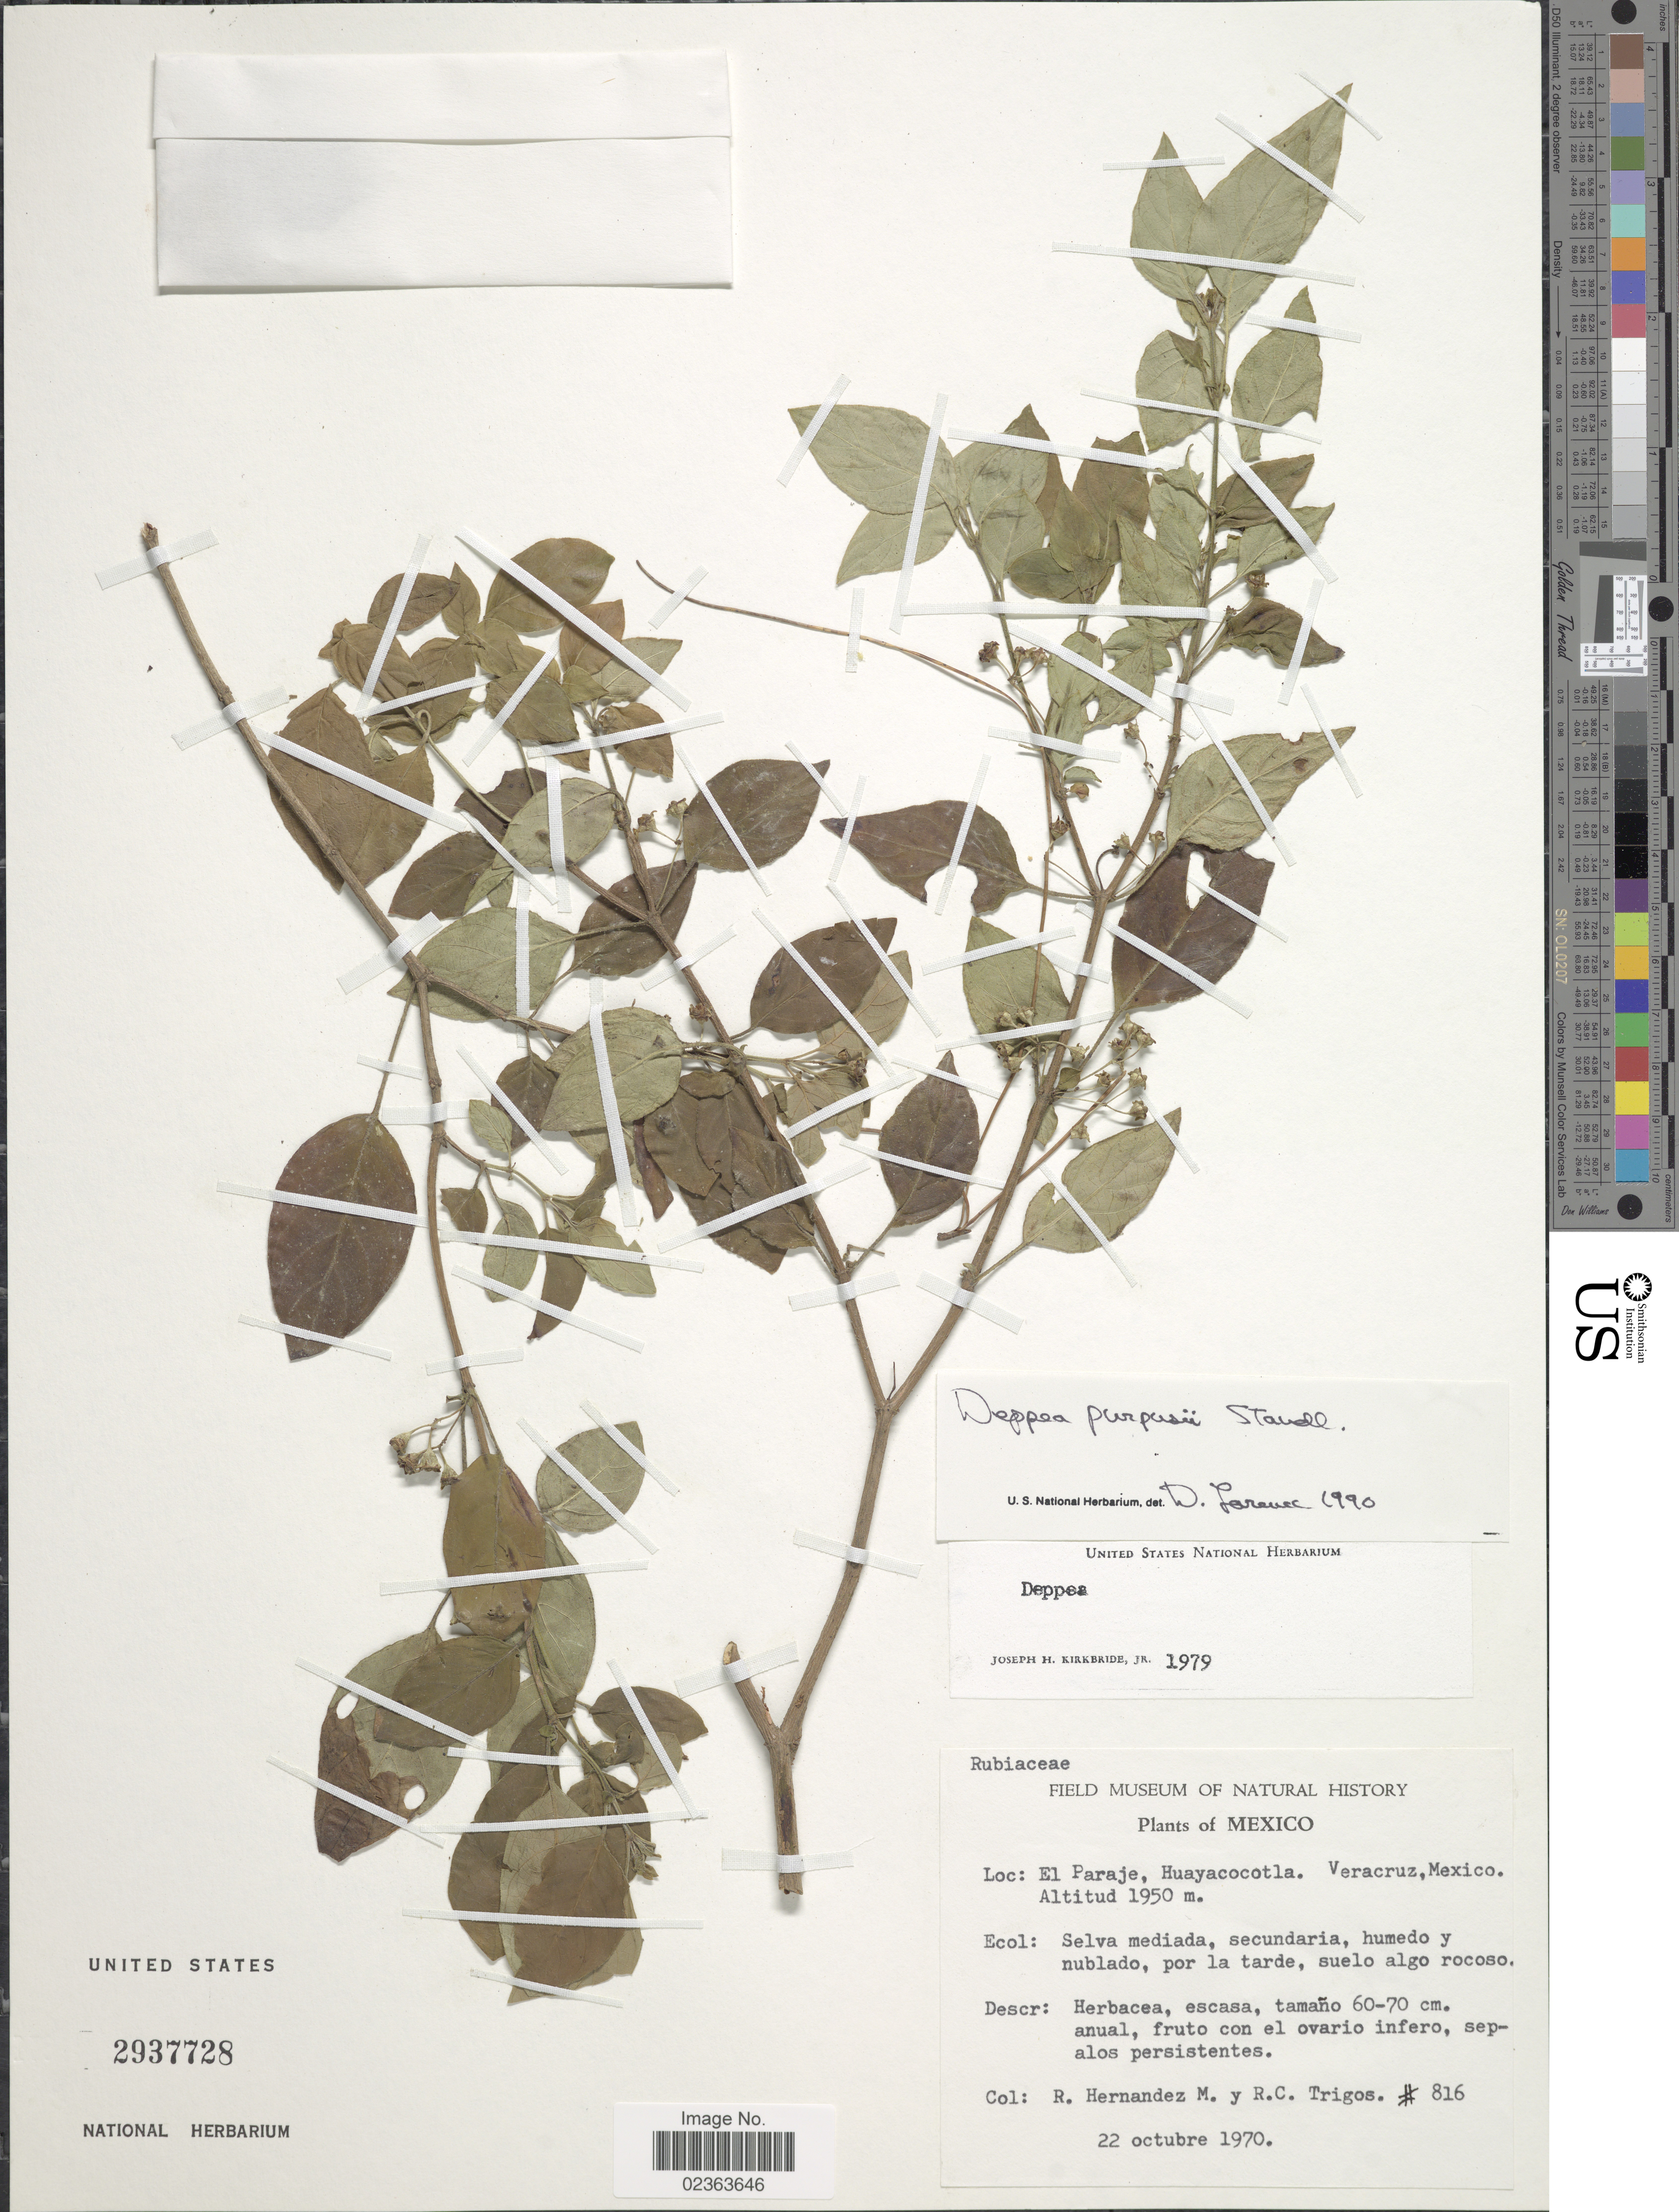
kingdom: Plantae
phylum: Tracheophyta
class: Magnoliopsida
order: Gentianales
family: Rubiaceae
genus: Deppea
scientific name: Deppea purpusii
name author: Standl.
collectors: R. Hernández M. & R. Trigos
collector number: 816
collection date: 1970-10-22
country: Mexico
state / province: Veracruz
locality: El Paraje, Huayacocotla. Veracruz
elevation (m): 1950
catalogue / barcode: US 2937728